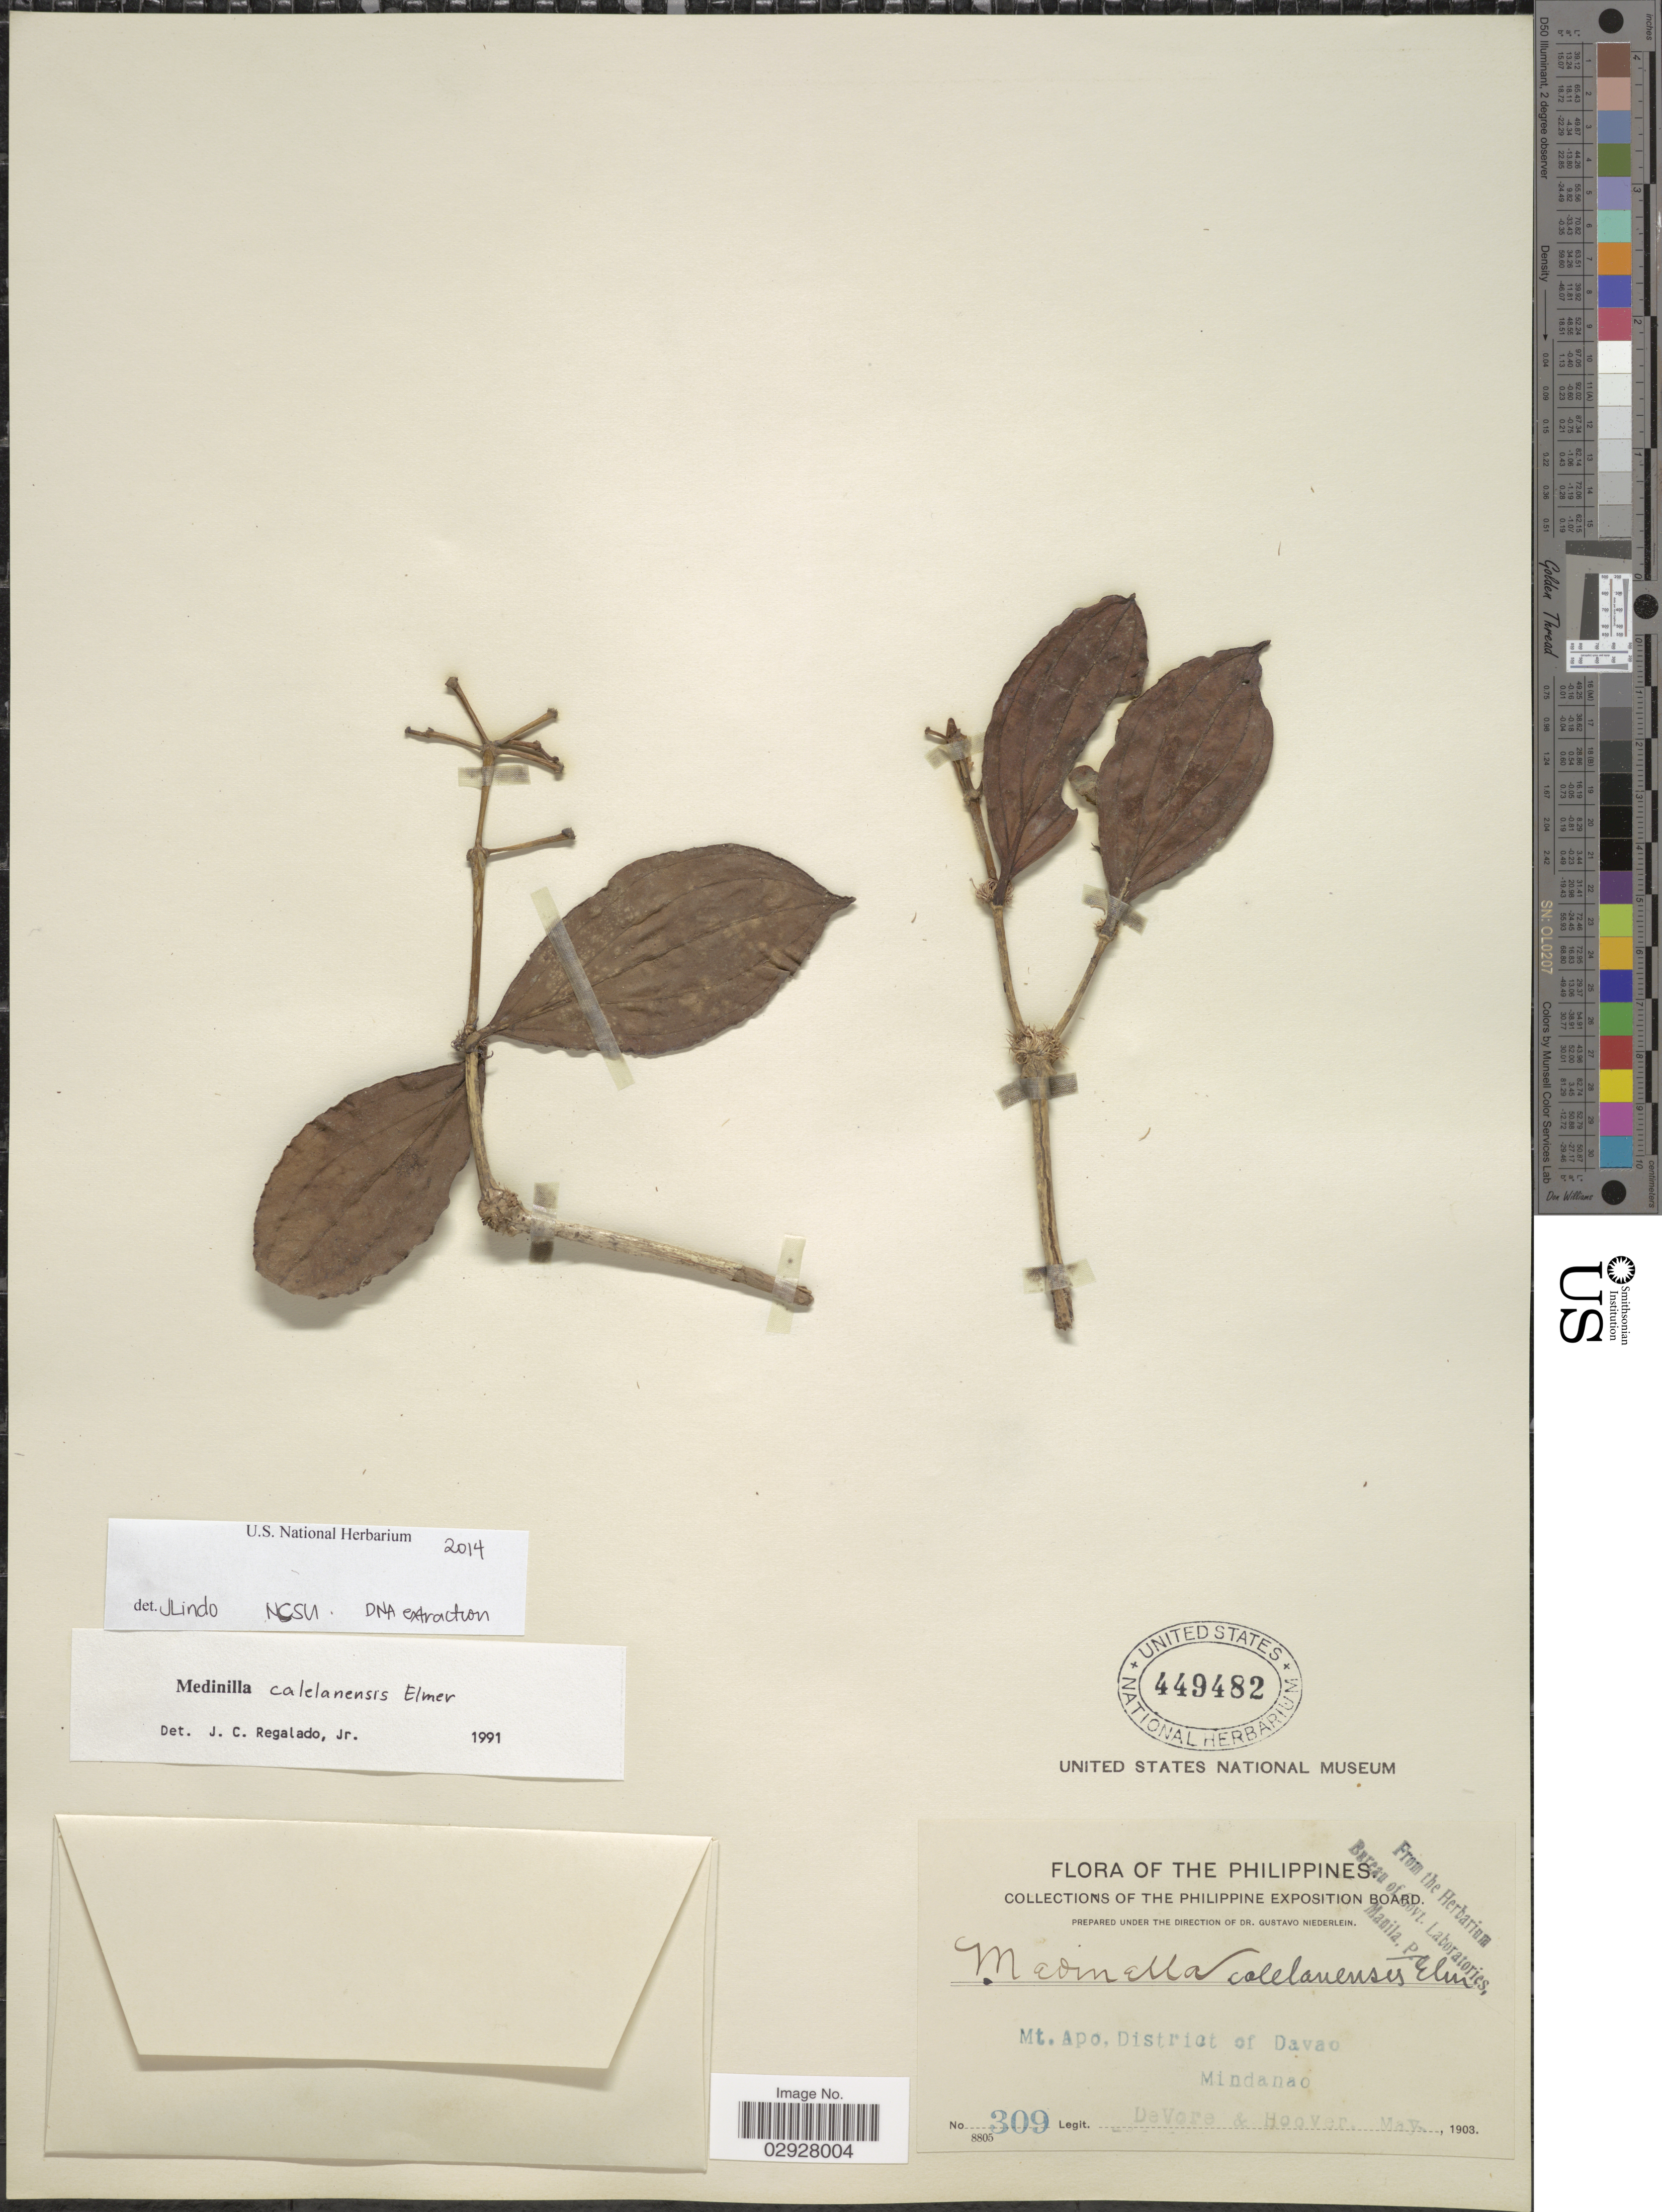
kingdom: Plantae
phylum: Tracheophyta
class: Magnoliopsida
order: Myrtales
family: Melastomataceae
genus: Medinilla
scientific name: Medinilla calelanensis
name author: Elmer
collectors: -. DeVore & -- Hoover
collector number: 309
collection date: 1903-05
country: Philippines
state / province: Davao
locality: Mt. Apo, District of Davao, Mindanao.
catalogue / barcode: US 449482